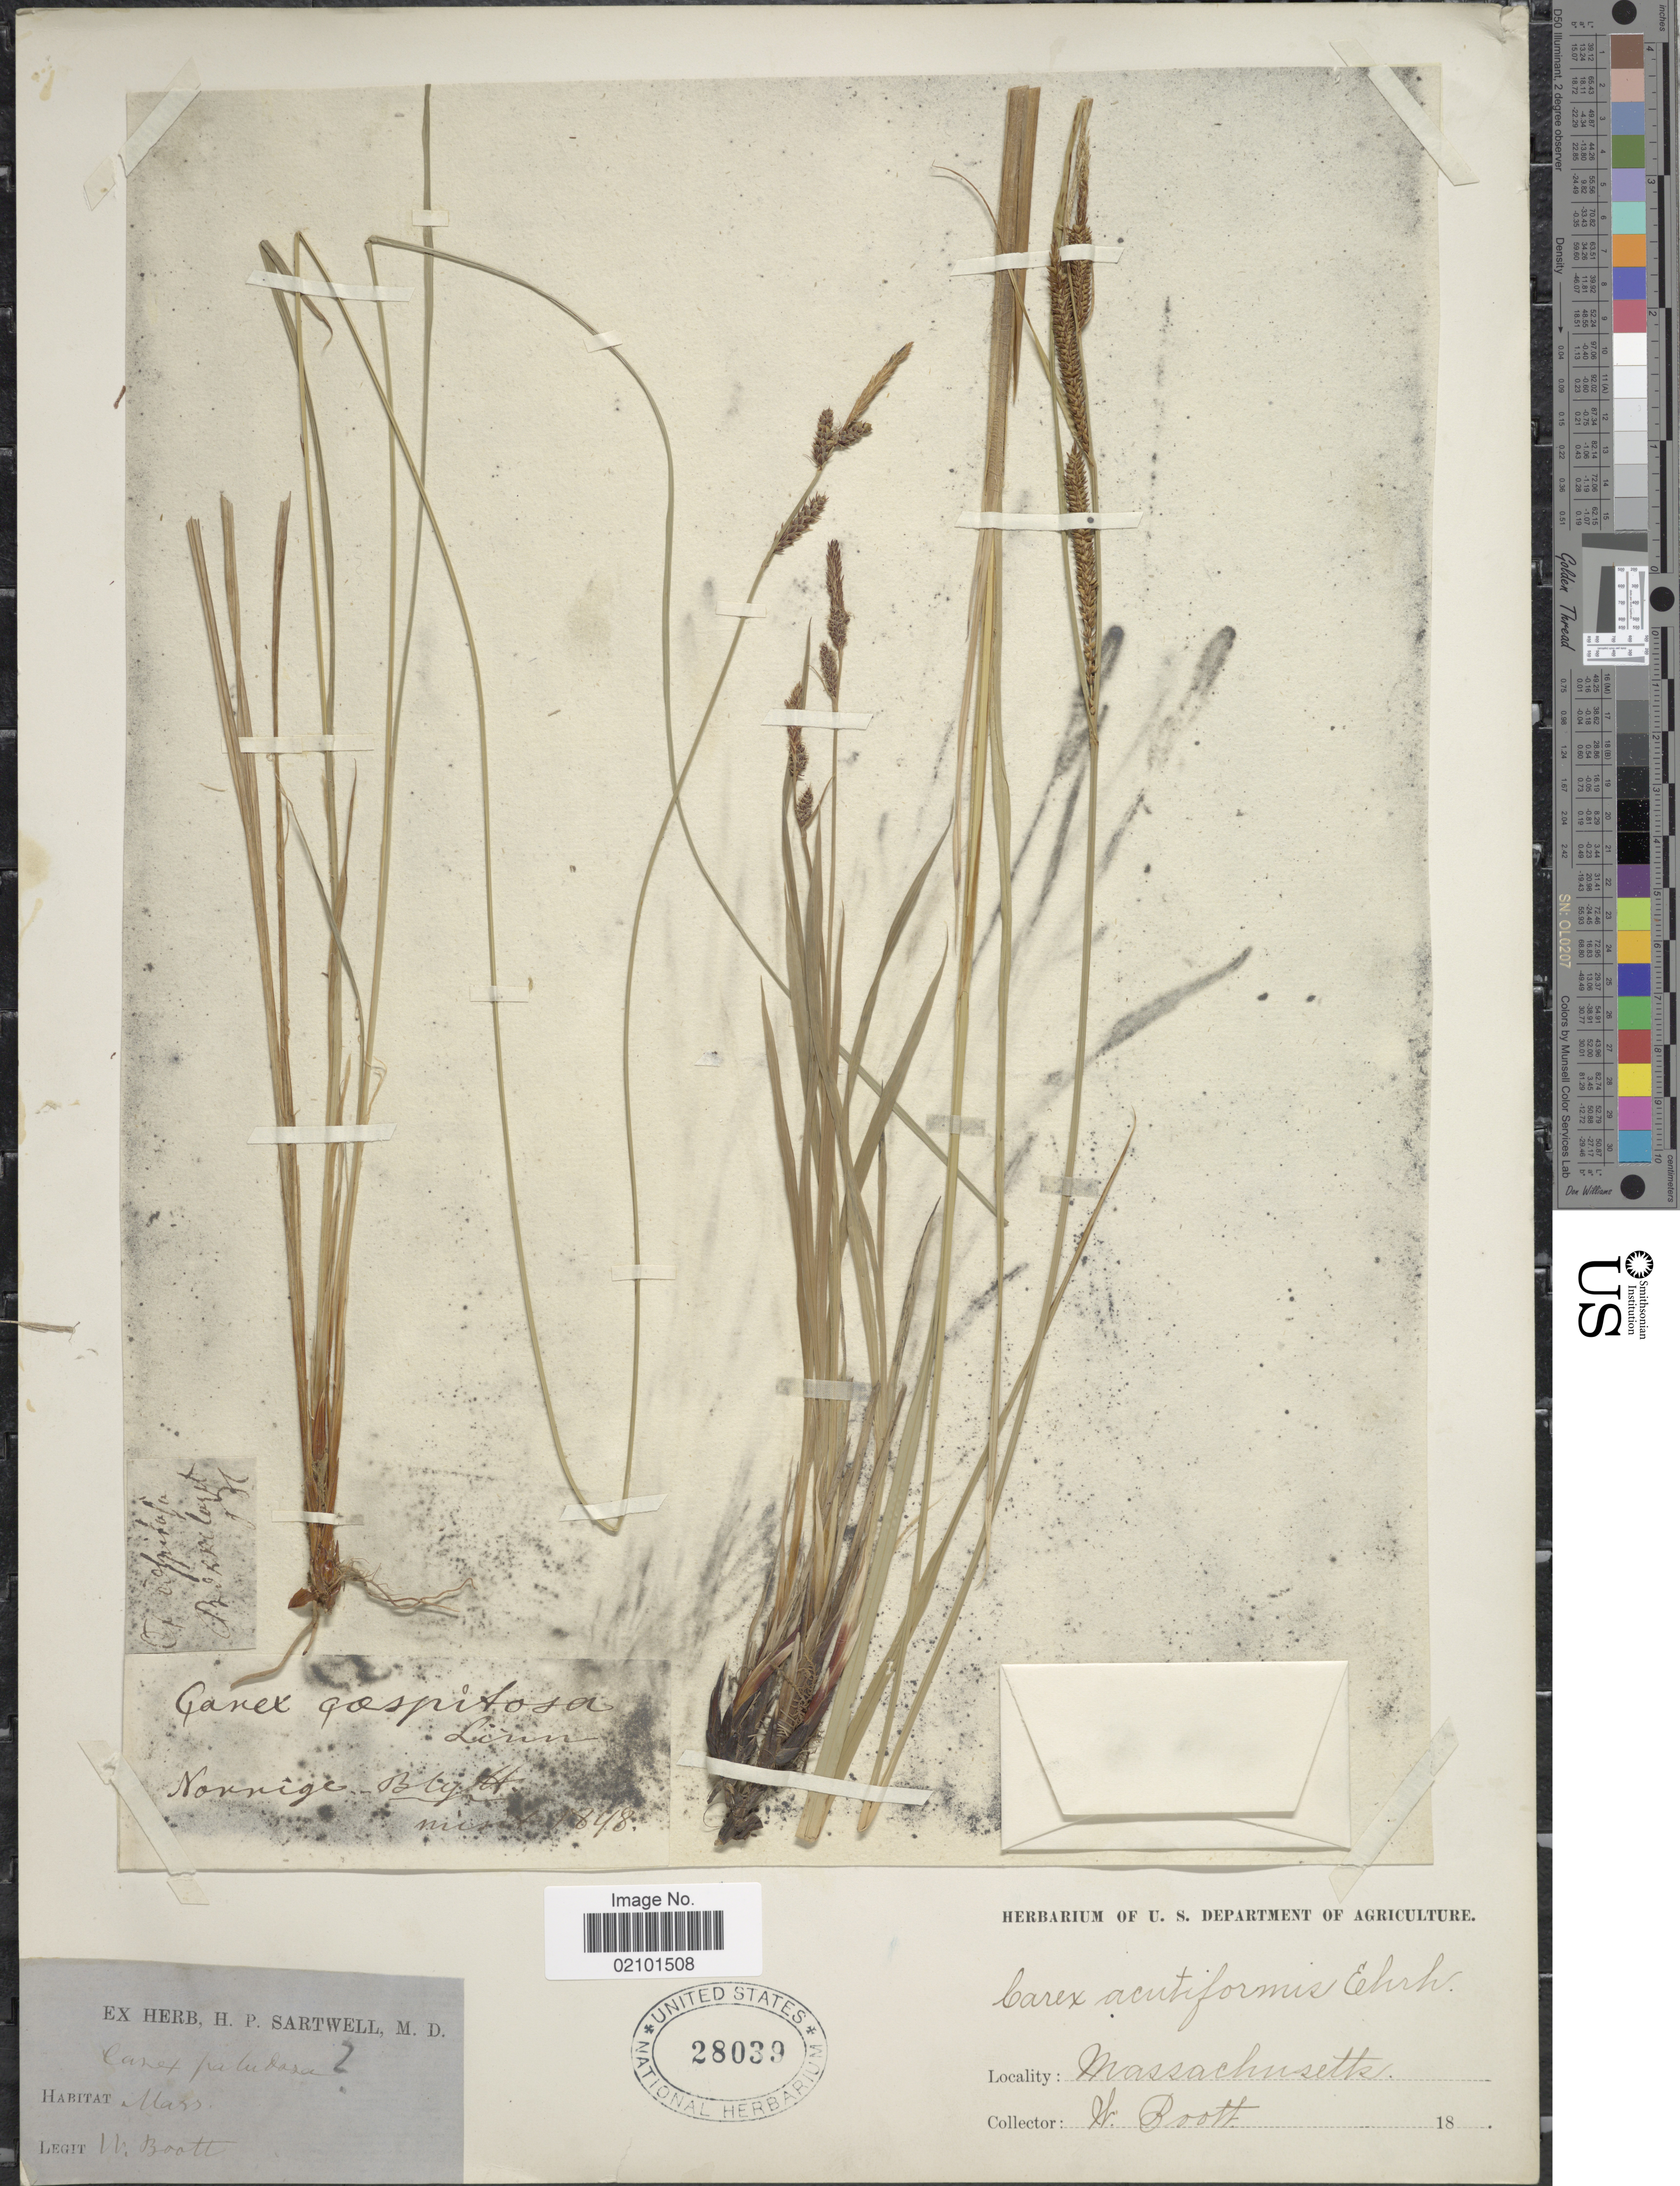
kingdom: Plantae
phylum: Tracheophyta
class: Liliopsida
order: Poales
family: Cyperaceae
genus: Carex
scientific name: Carex acutiformis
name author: Ehrh.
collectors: W. Boott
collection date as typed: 18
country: United States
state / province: Massachusetts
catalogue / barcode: US 28039